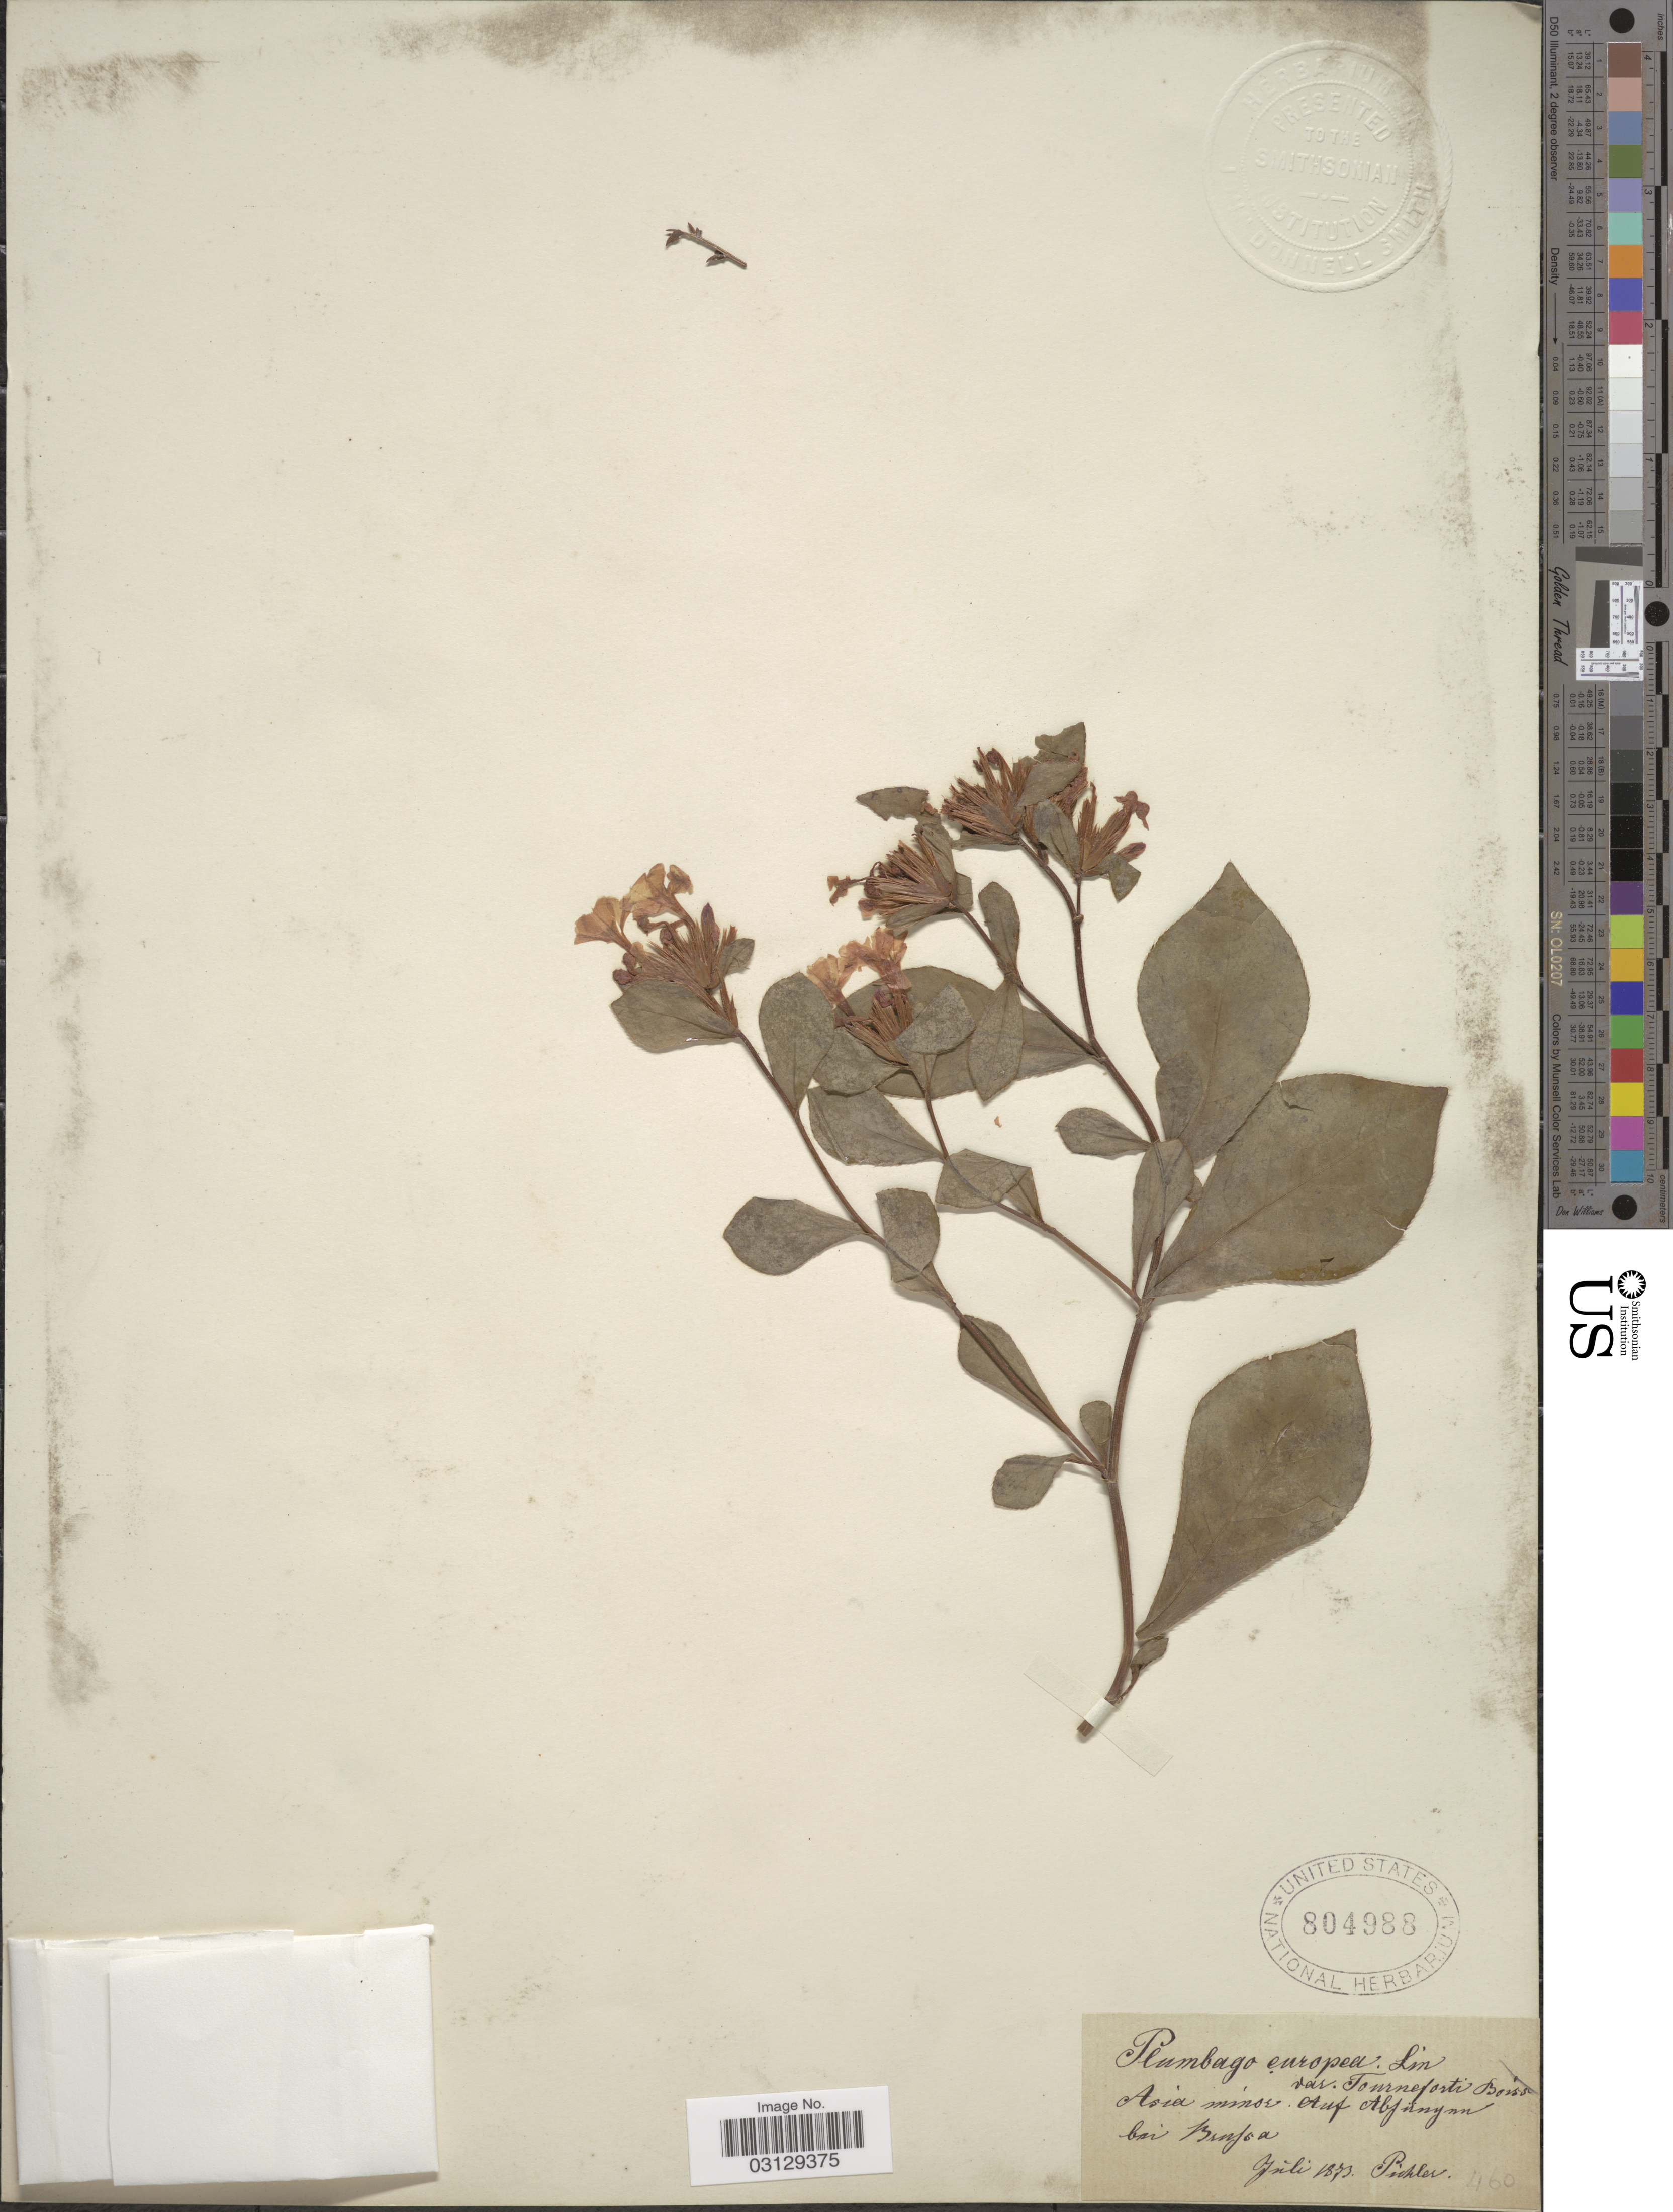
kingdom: Plantae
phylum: Tracheophyta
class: Magnoliopsida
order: Caryophyllales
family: Plumbaginaceae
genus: Plumbago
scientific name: Plumbago europaea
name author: L.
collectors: Pichler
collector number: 460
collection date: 1873-07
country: Turkey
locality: Asia minor. Auf Abjünynn [interpreted] bei Brussa.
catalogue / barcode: US 804988